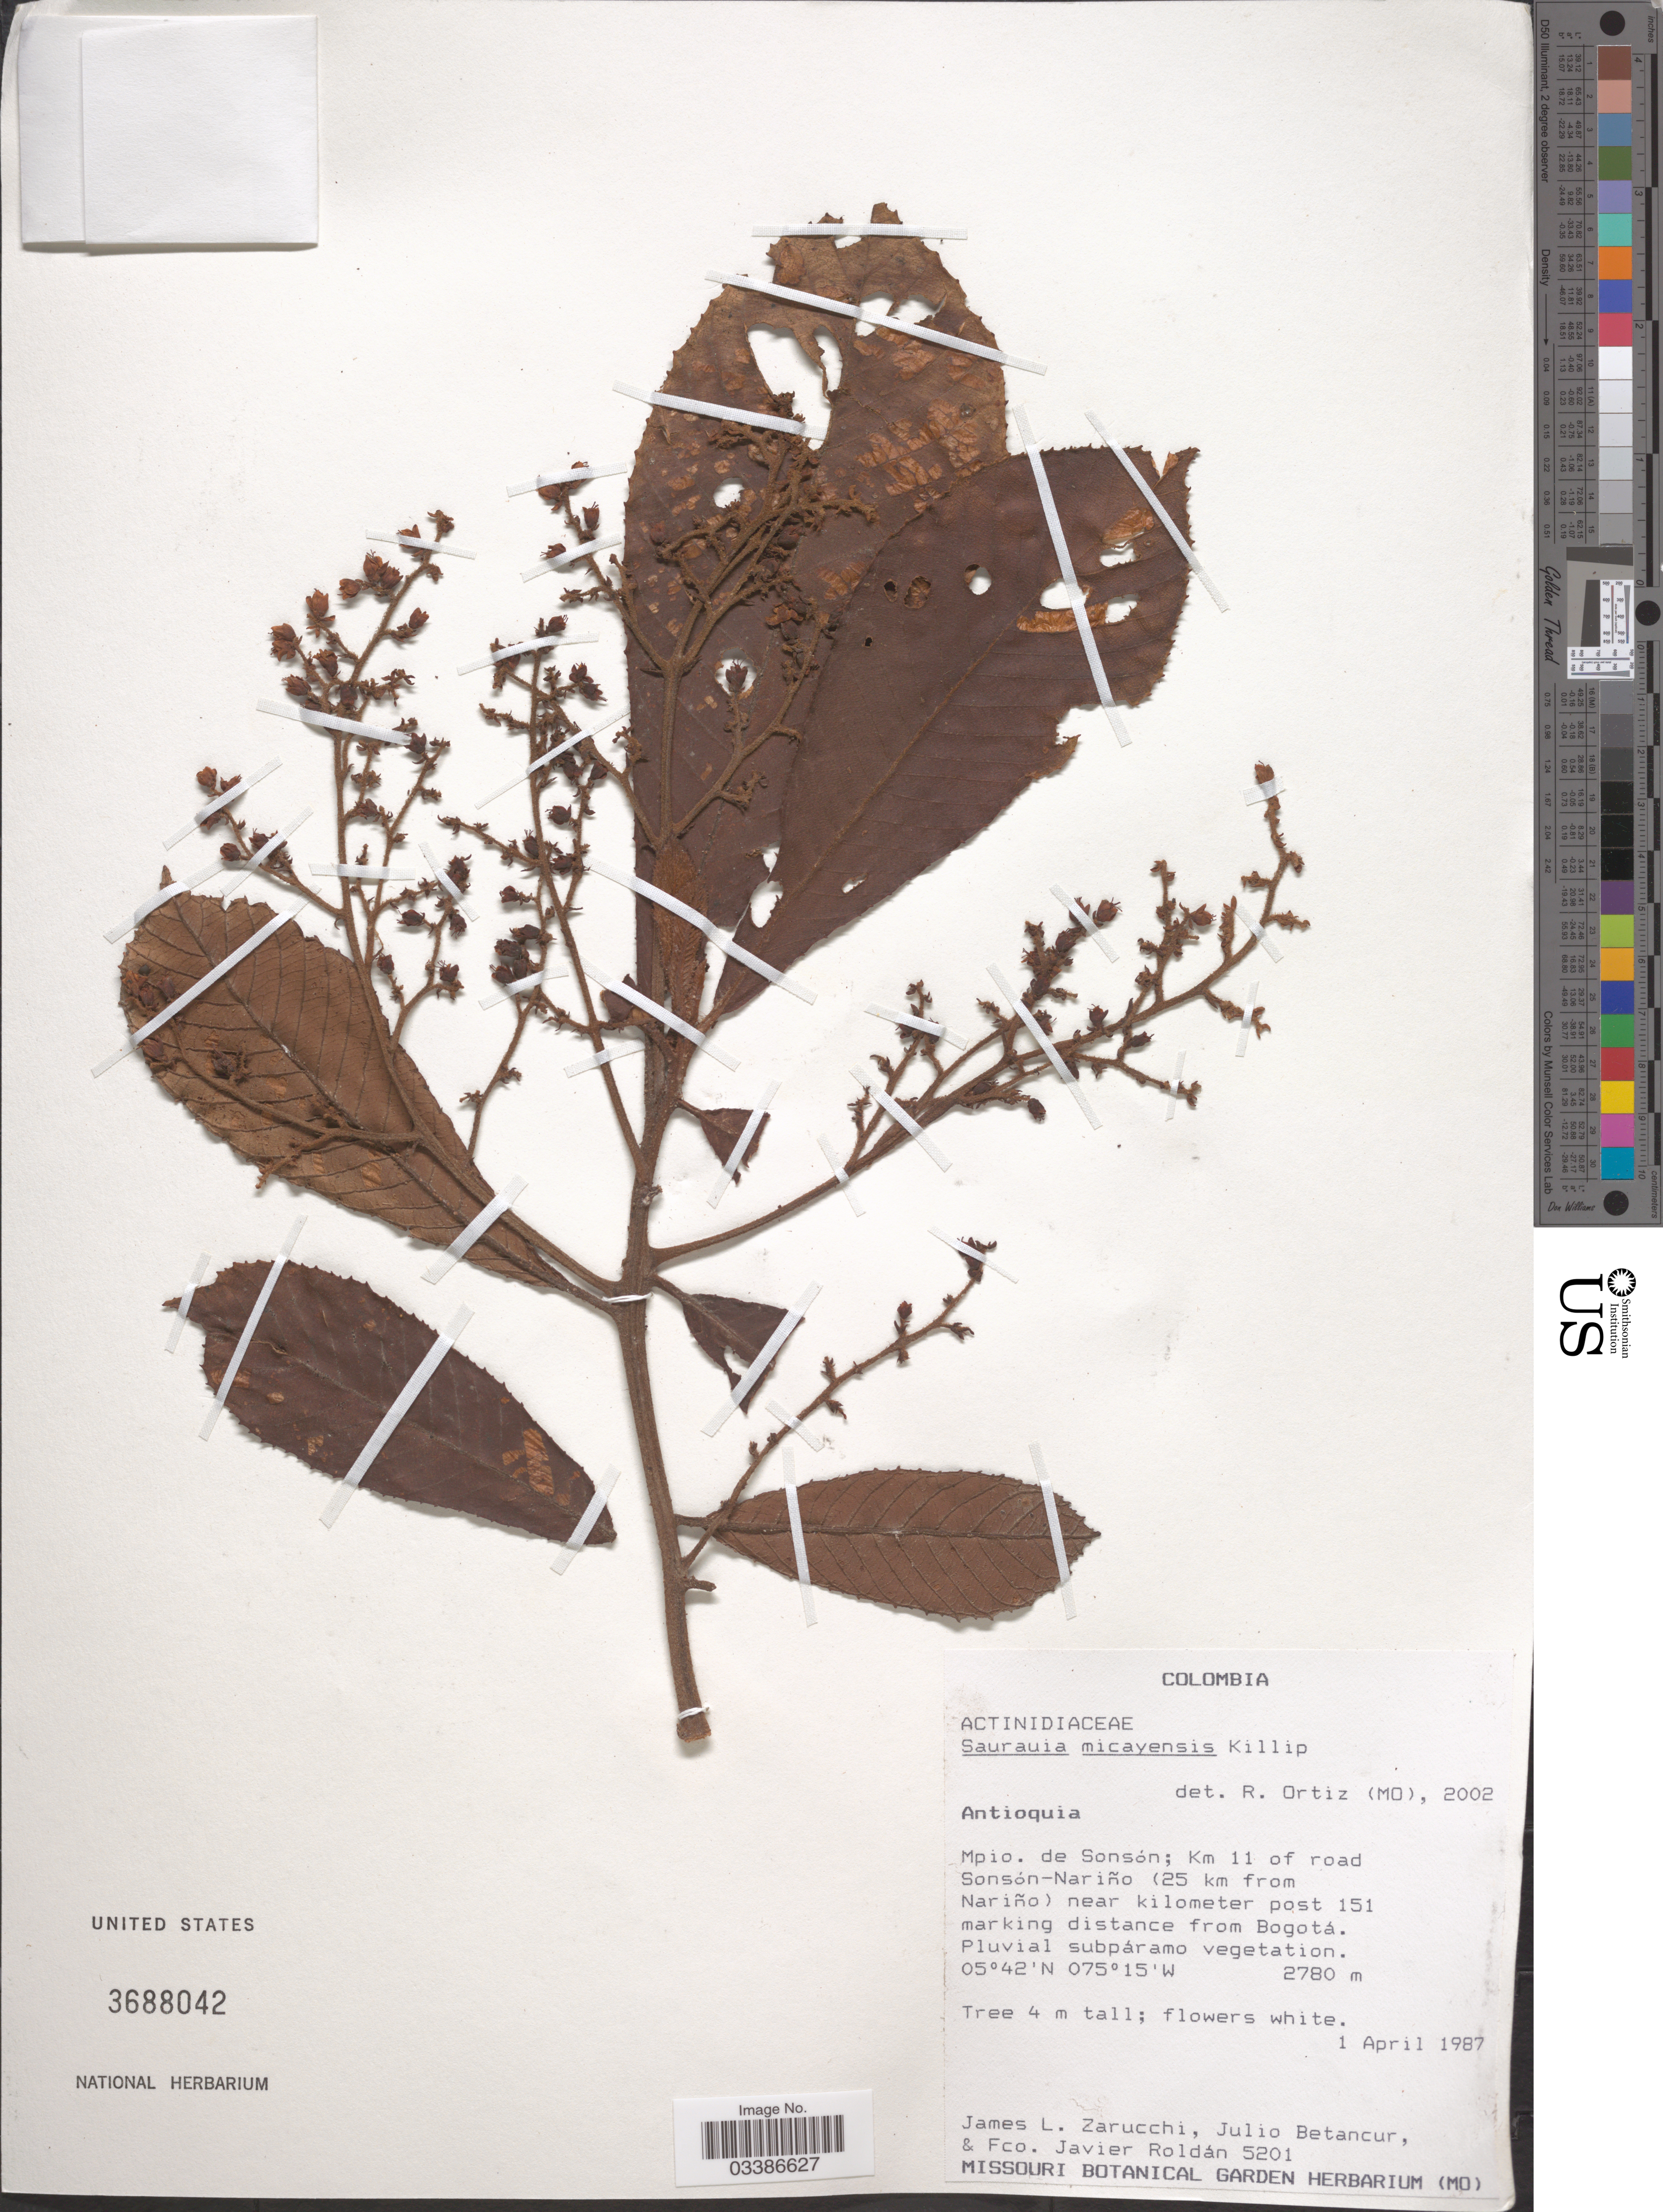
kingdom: Plantae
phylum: Tracheophyta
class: Magnoliopsida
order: Ericales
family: Actinidiaceae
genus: Saurauia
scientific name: Saurauia micayensis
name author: Killip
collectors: J. L. Zarucchi, J. Betancur & F. J. Roldán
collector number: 5201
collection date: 1987-04-01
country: Colombia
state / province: Antioquia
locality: Mpio. de Sonsón; Km 11 of road Sonsón-Nariño (25 km from Nariño) near kilometer post 151 marking distance from Bogotá.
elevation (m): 2780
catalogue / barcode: US 3688042